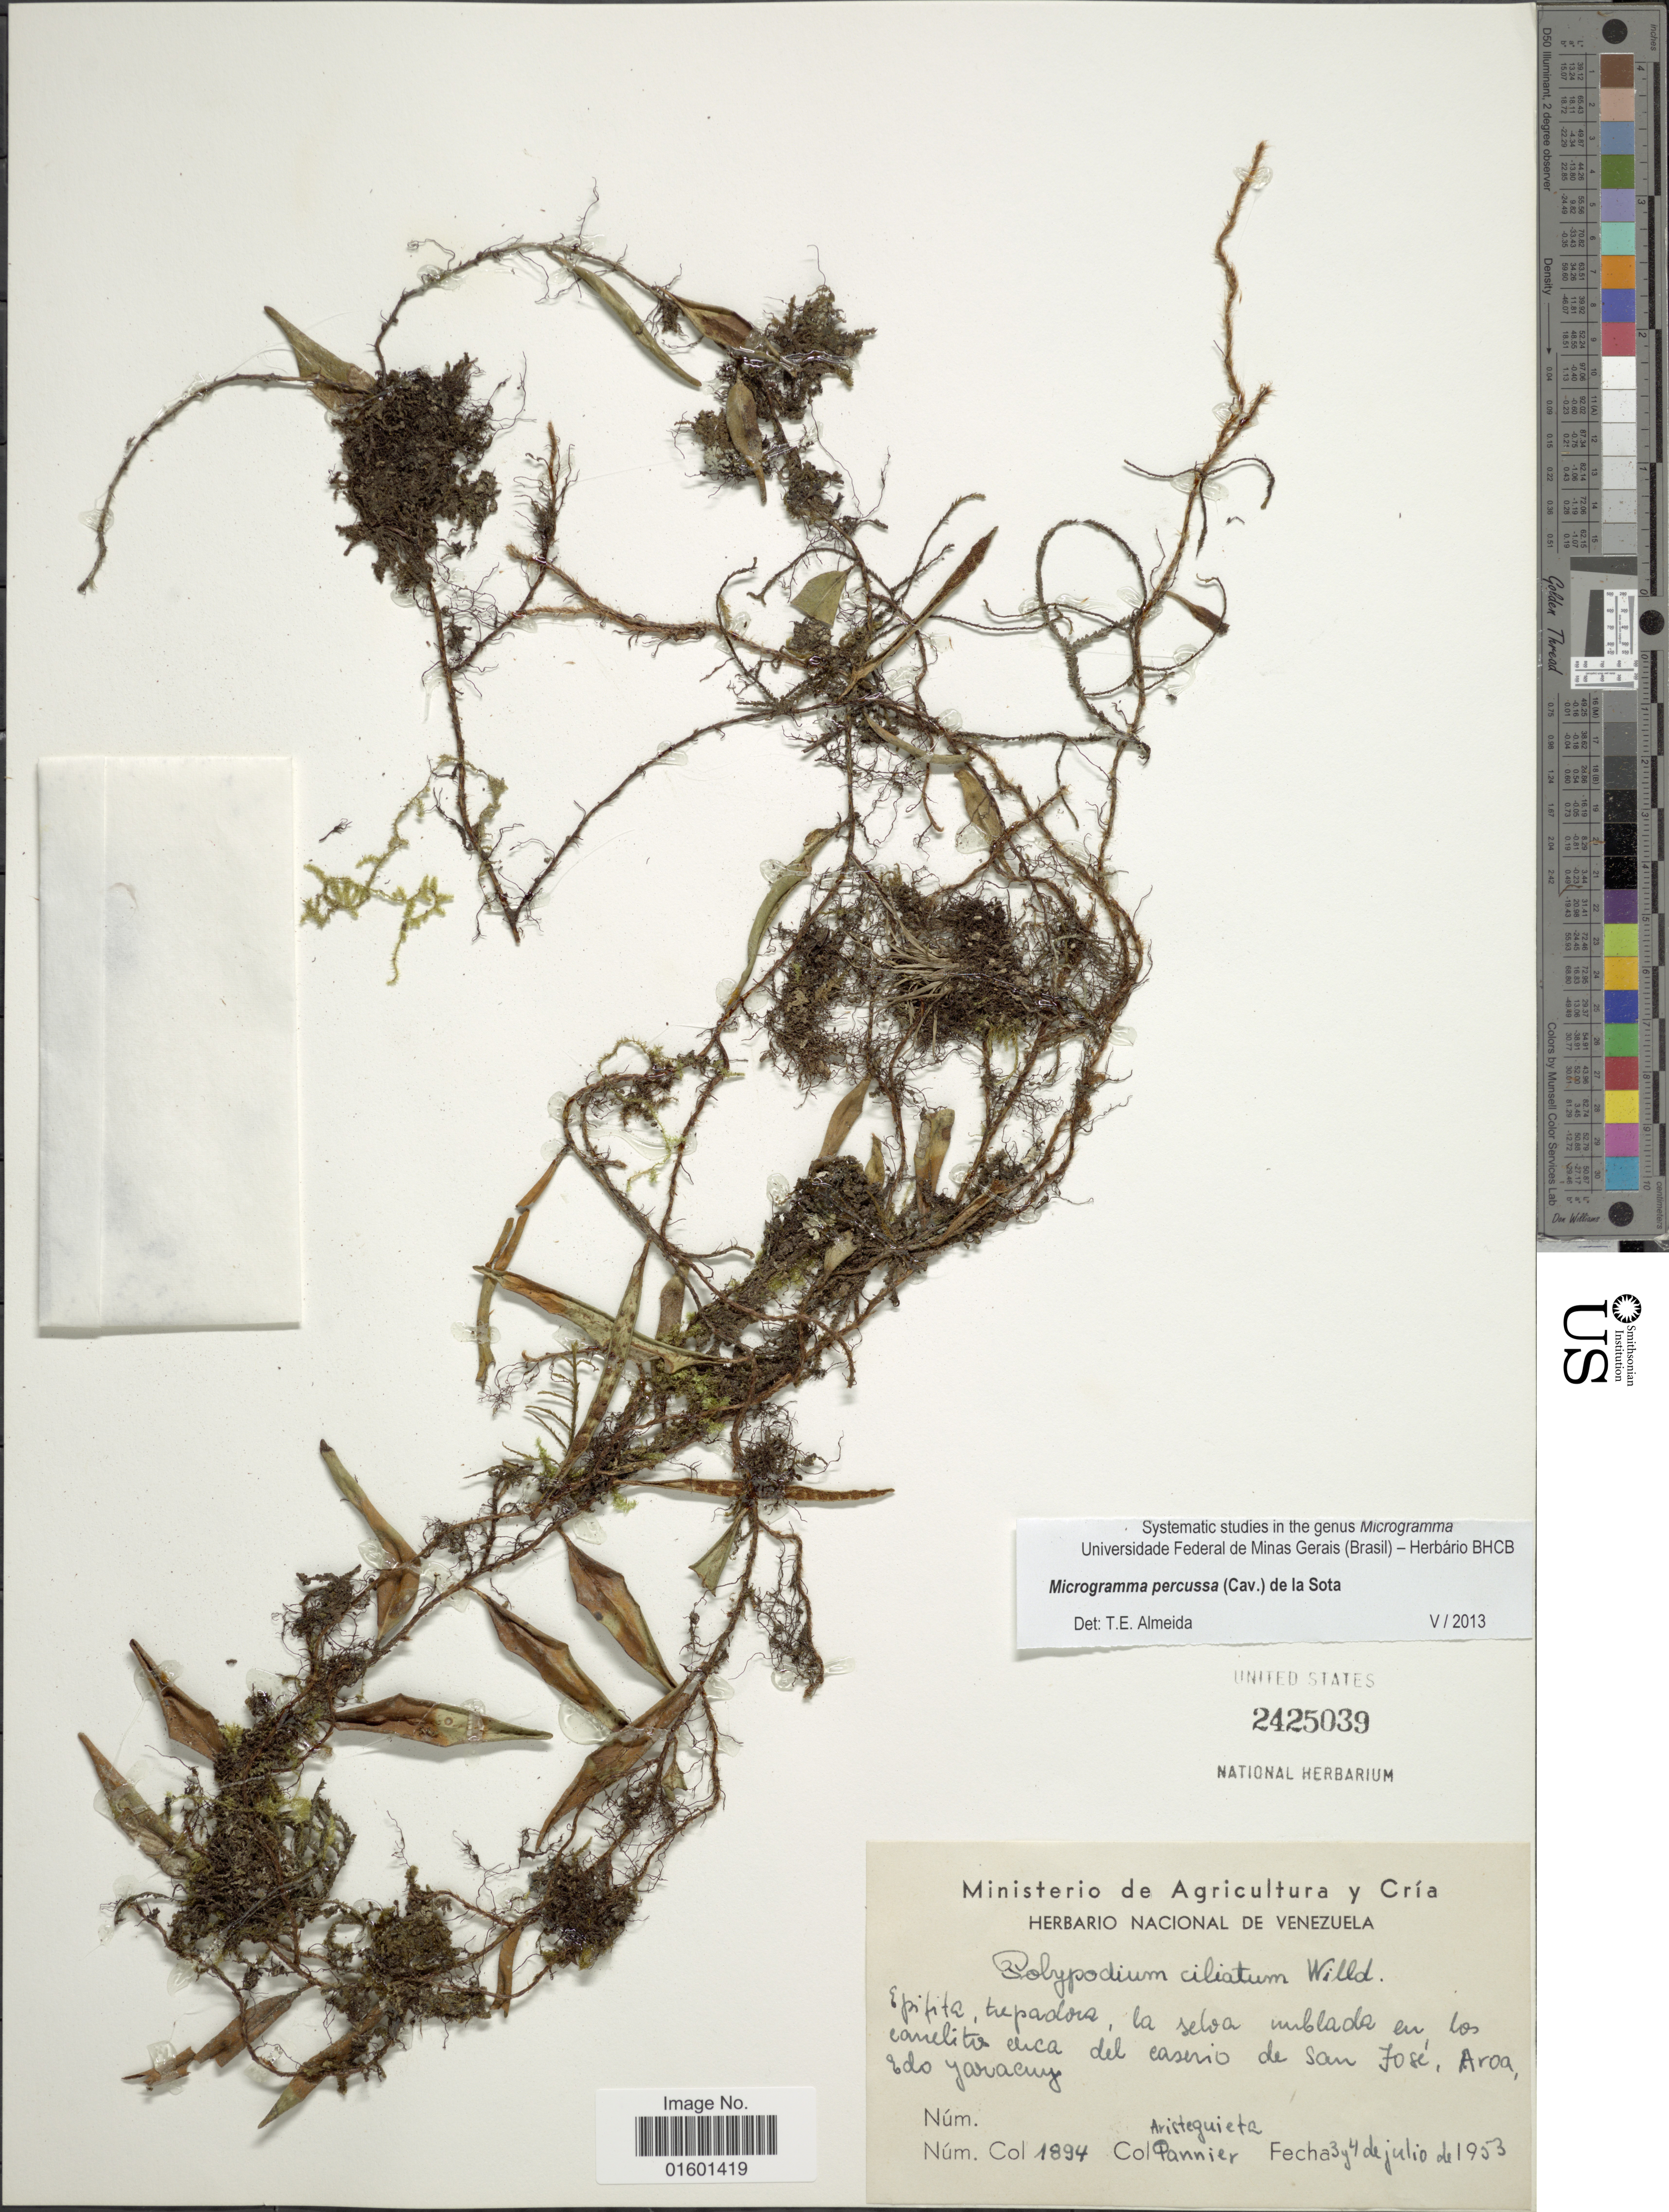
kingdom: Plantae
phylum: Tracheophyta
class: Polypodiopsida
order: Polypodiales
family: Polypodiaceae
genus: Microgramma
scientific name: Microgramma percussa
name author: (Cav.) de la Sota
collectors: -. Aristeguieta & Pannier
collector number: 1894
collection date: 1953-07-03/1953-07-04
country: Venezuela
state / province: Yaracuy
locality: Del caserio de San Jose, Aroa, Edo Yaracuy.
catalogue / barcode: US 2425039